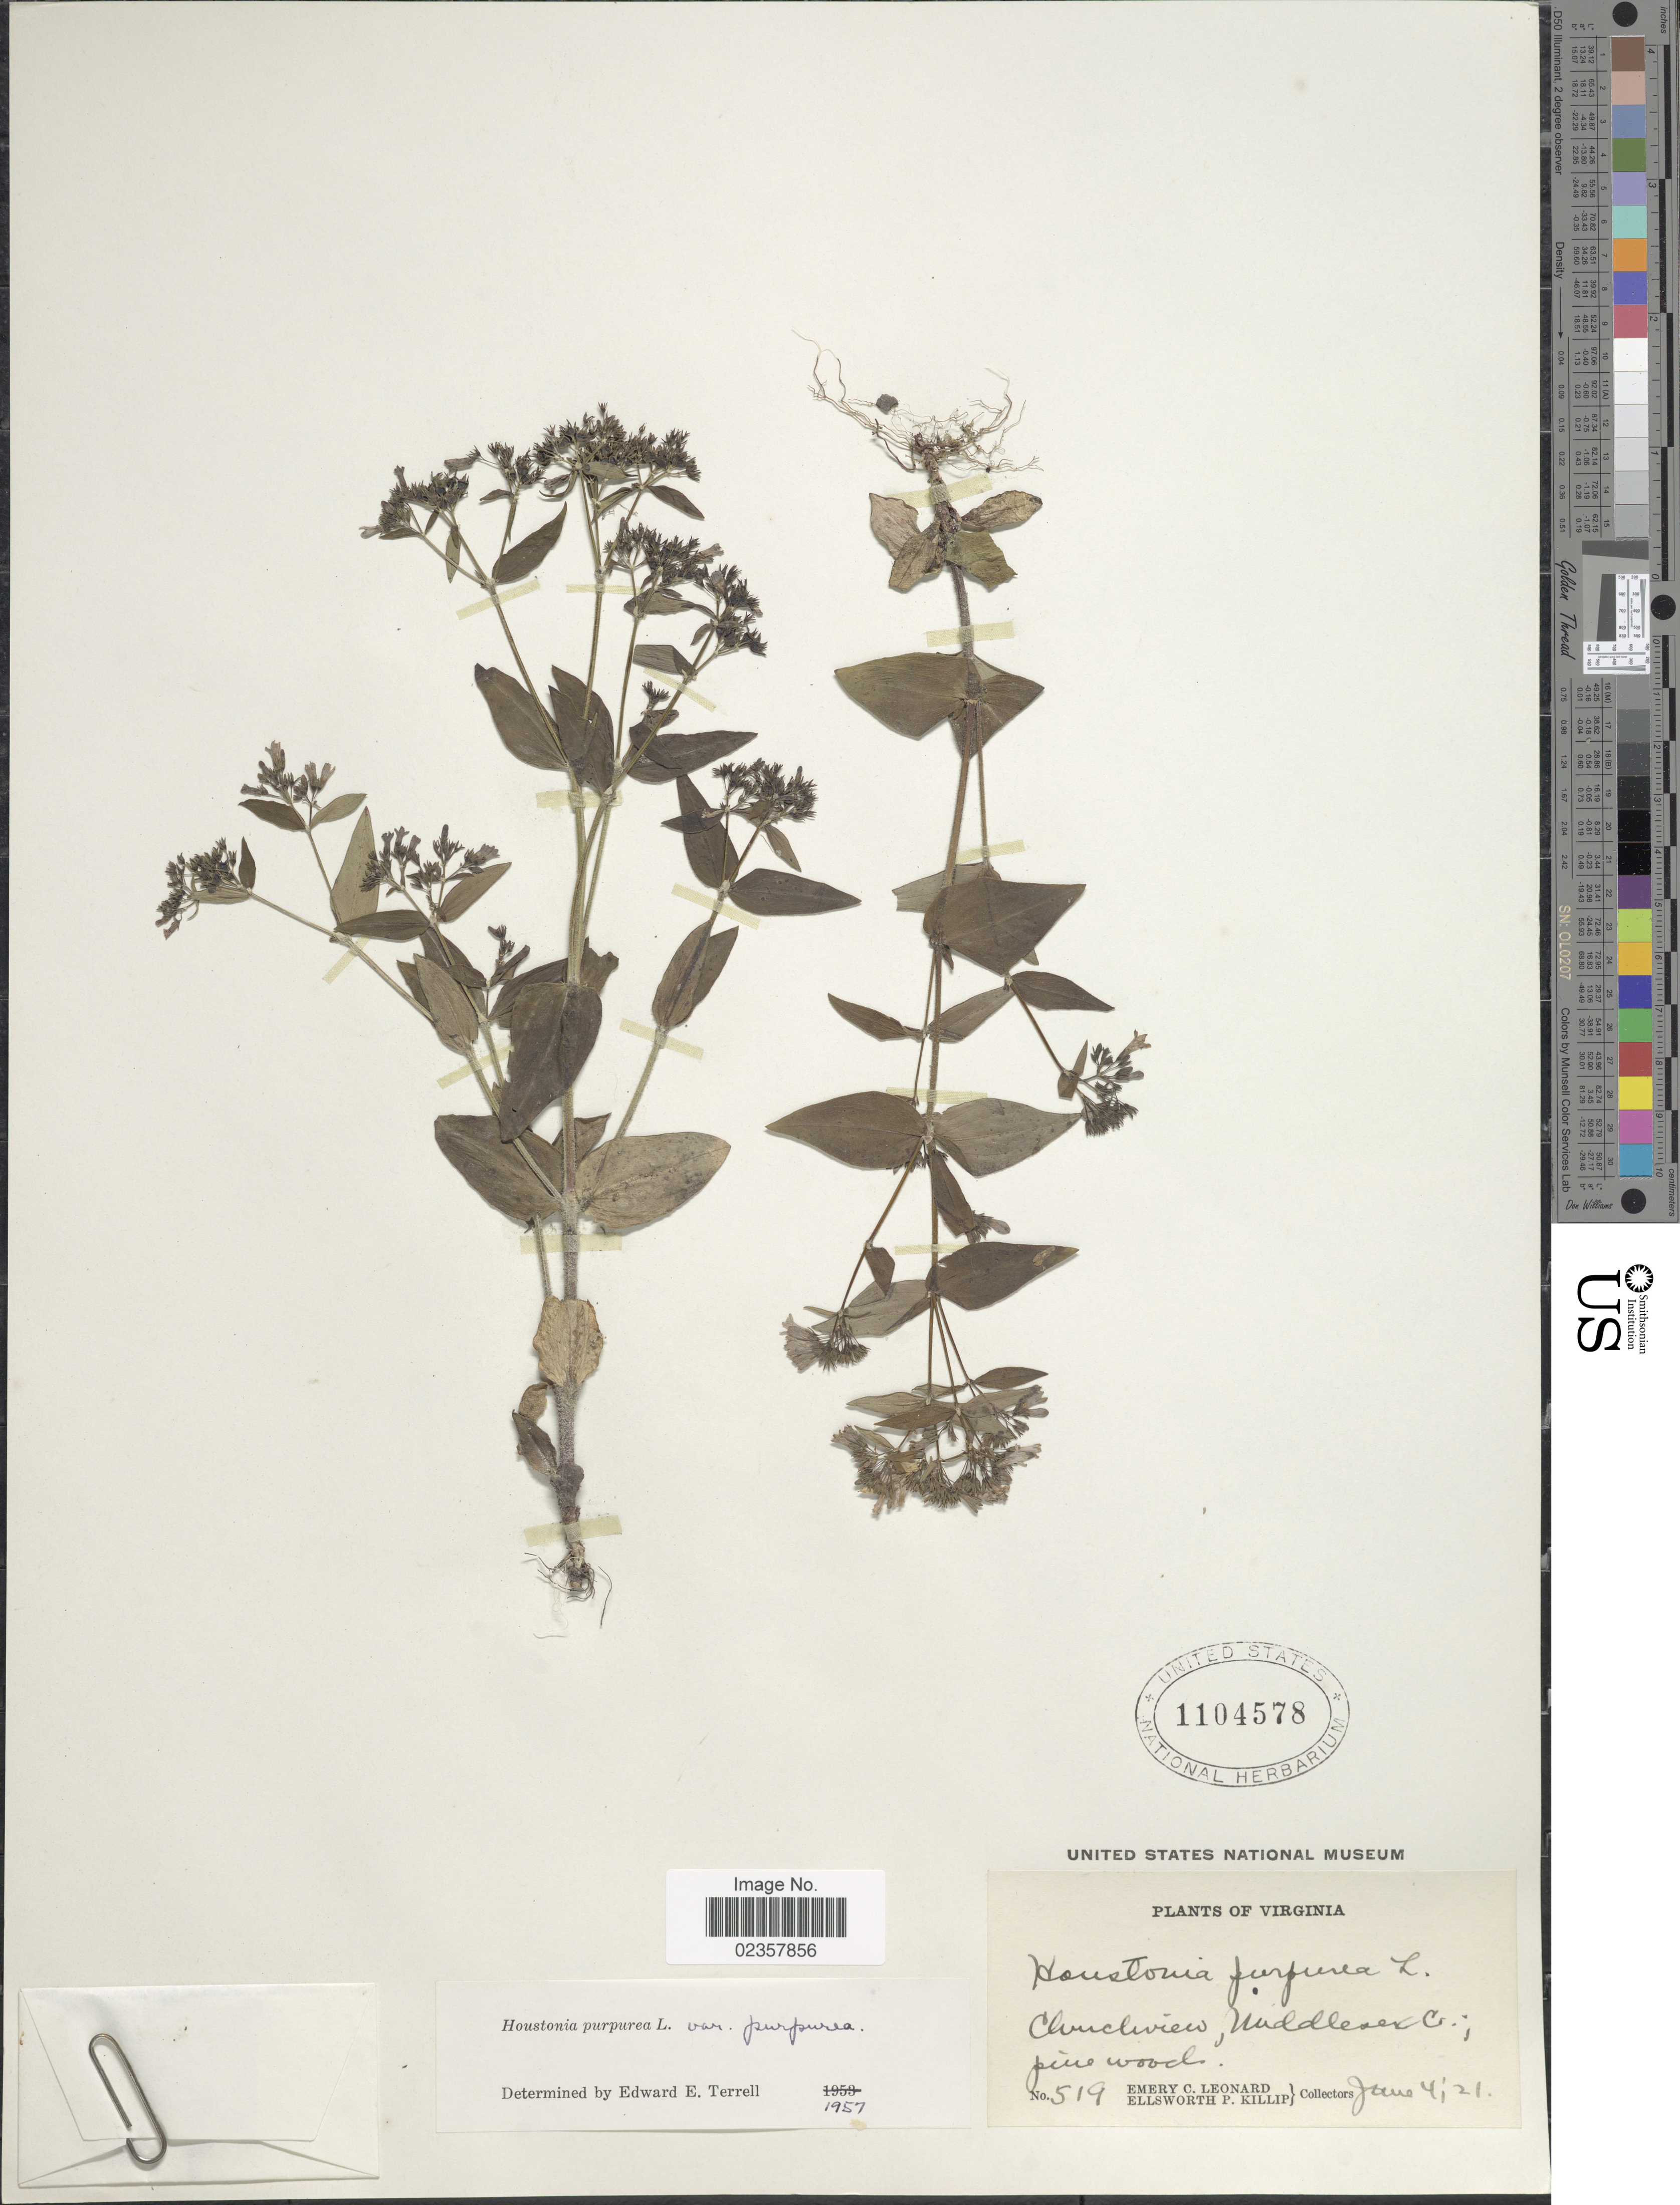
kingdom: Plantae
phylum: Tracheophyta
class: Magnoliopsida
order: Gentianales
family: Rubiaceae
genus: Houstonia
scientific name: Houstonia purpurea var. purpurea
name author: L.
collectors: E. C. Leonard & E. P. Killip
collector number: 519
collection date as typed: Transcribed d/m/y: 4/6/21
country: United States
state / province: Virginia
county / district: Middlesex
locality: Virginia. Churchview, Middlesex Co. pine woods.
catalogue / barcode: US 1104578